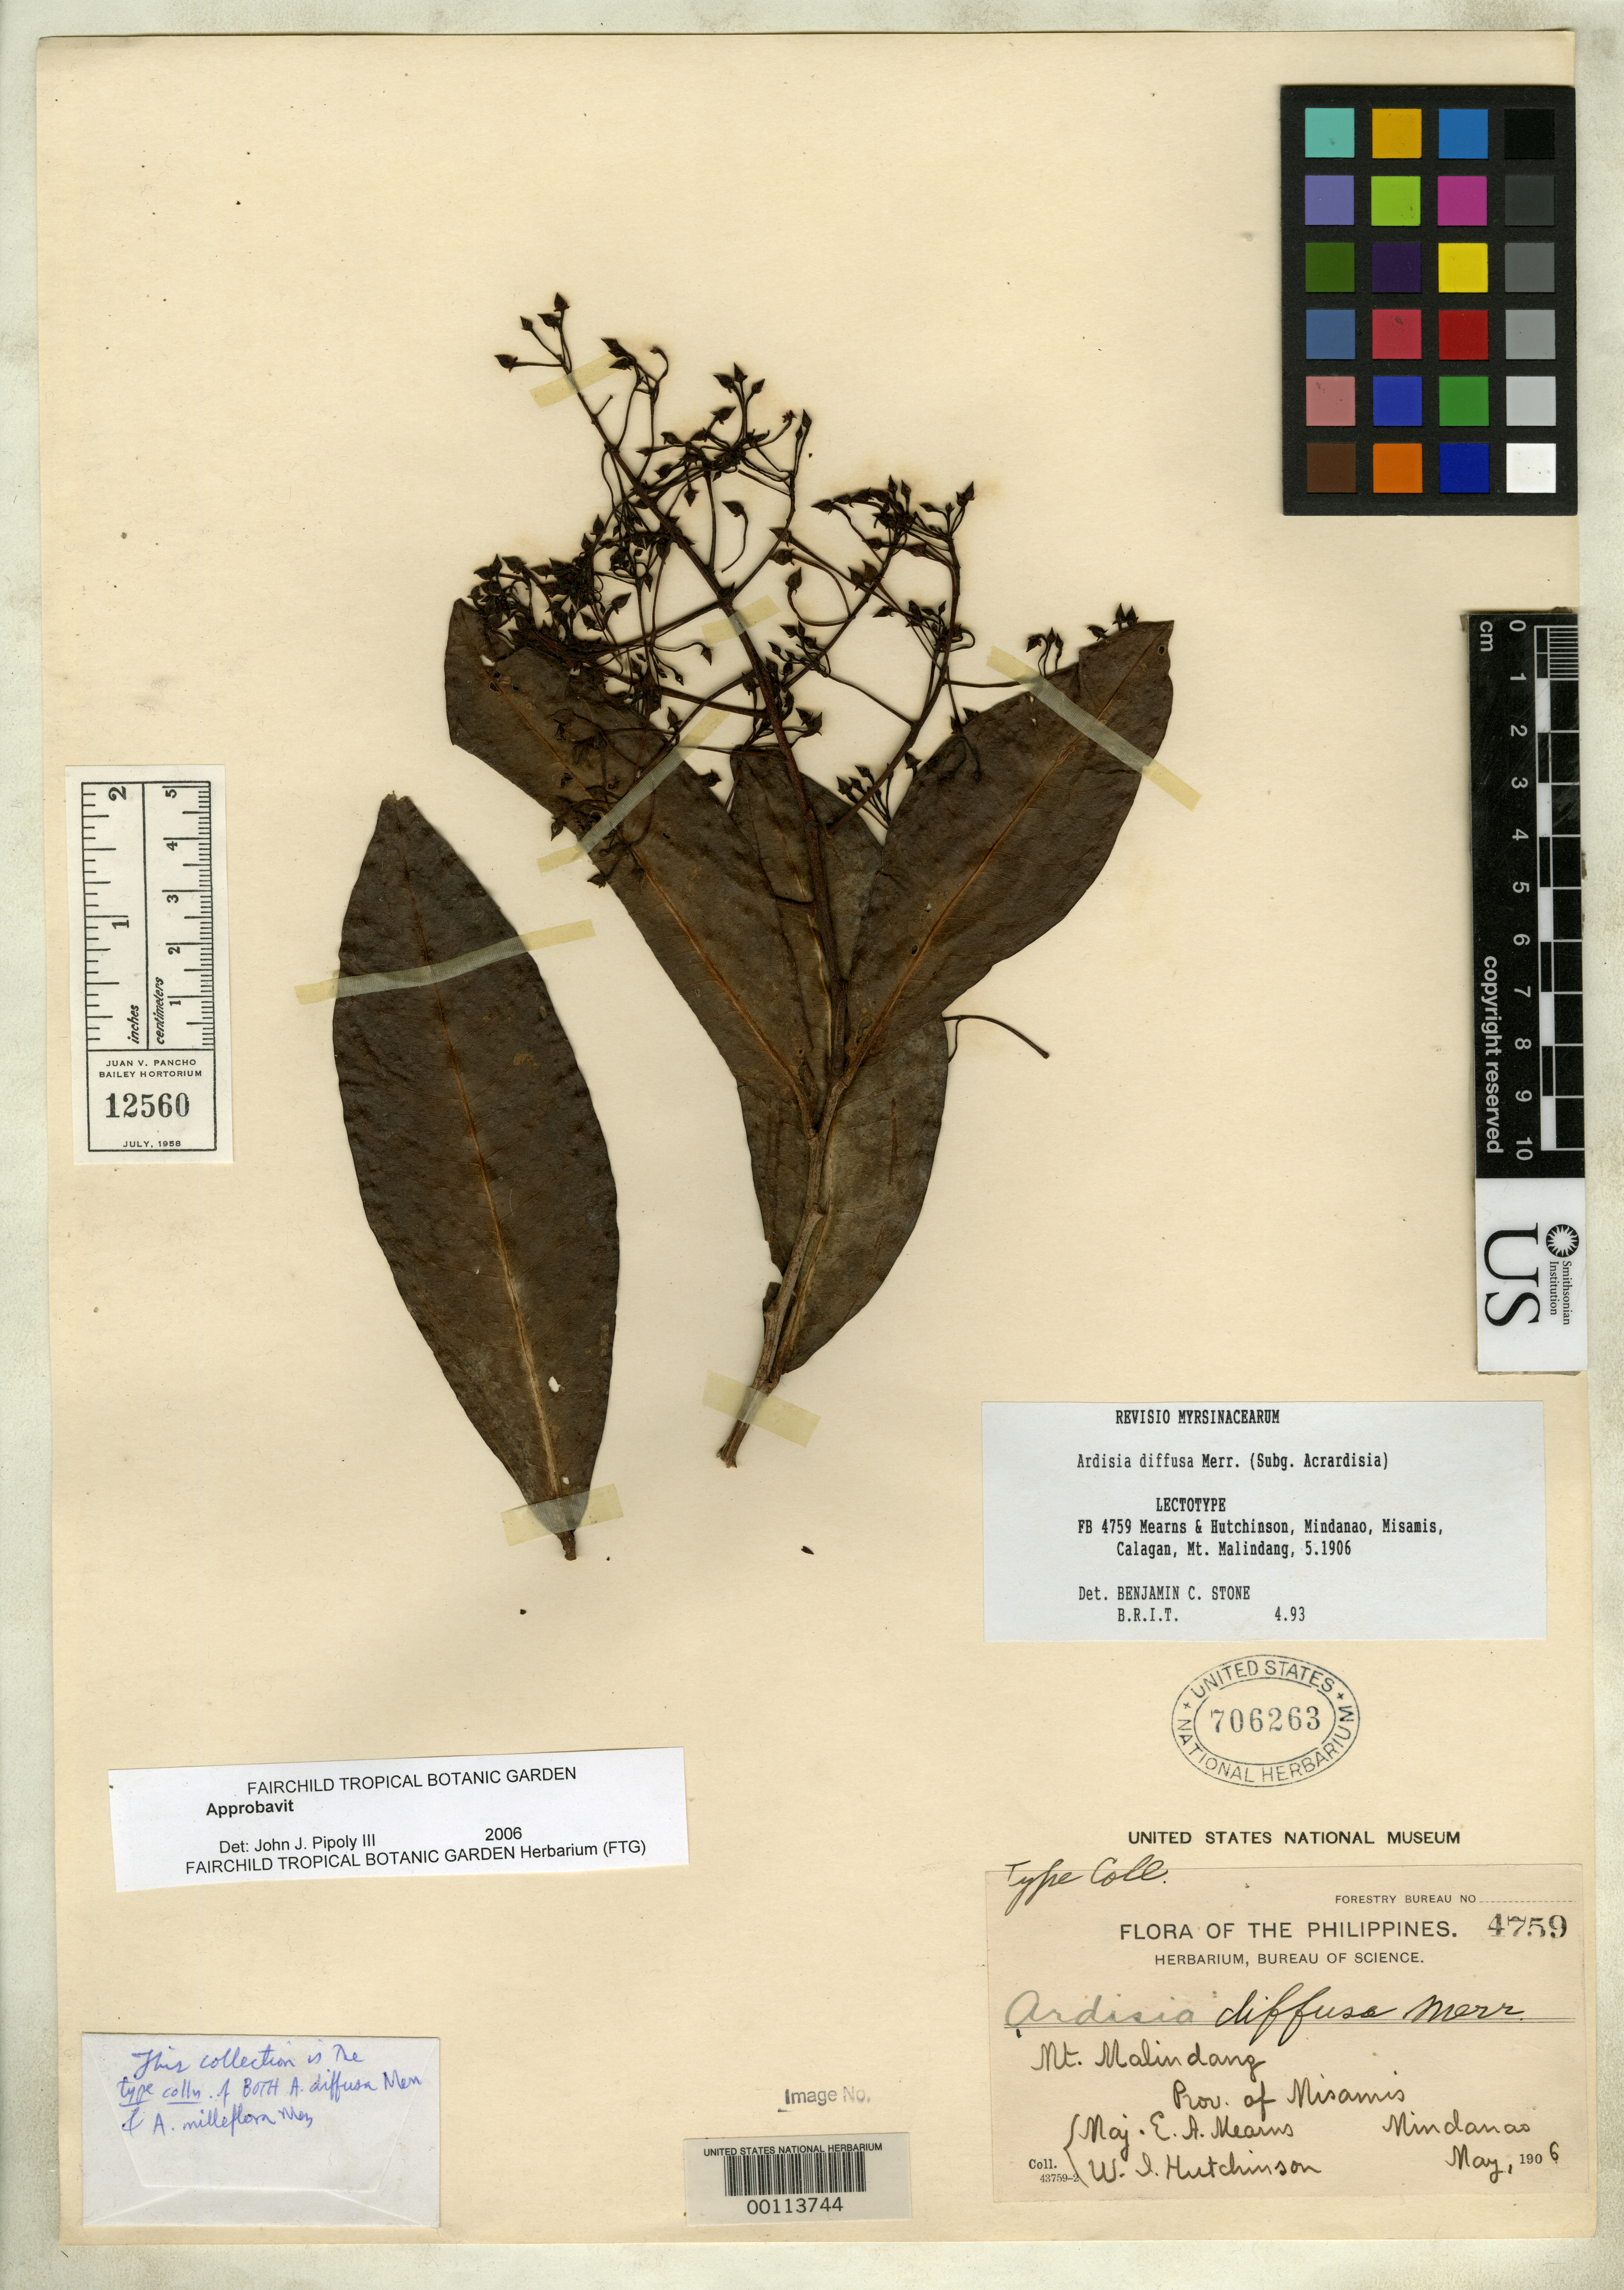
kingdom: Plantae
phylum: Tracheophyta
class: Magnoliopsida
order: Ericales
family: Primulaceae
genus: Ardisia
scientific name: Ardisia diffusa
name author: Merr.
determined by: Stone, Benjamin C.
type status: Isotype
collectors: E. A. Mearns & W. I. Hutchinson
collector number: For. Bur. 4759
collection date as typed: May 1906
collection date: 1906-05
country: Philippines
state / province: Northern Mindanao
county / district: Misamis Occidental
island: Mindanao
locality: Mount Malindang.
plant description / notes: Type of both Ardisia diffusa Merr. (1910) and Ardisia milleflora Mez (1920), nom. illeg.; Annotated by B.C. Stone (1993) as "lectotype", apparently ined.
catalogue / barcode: US 706263